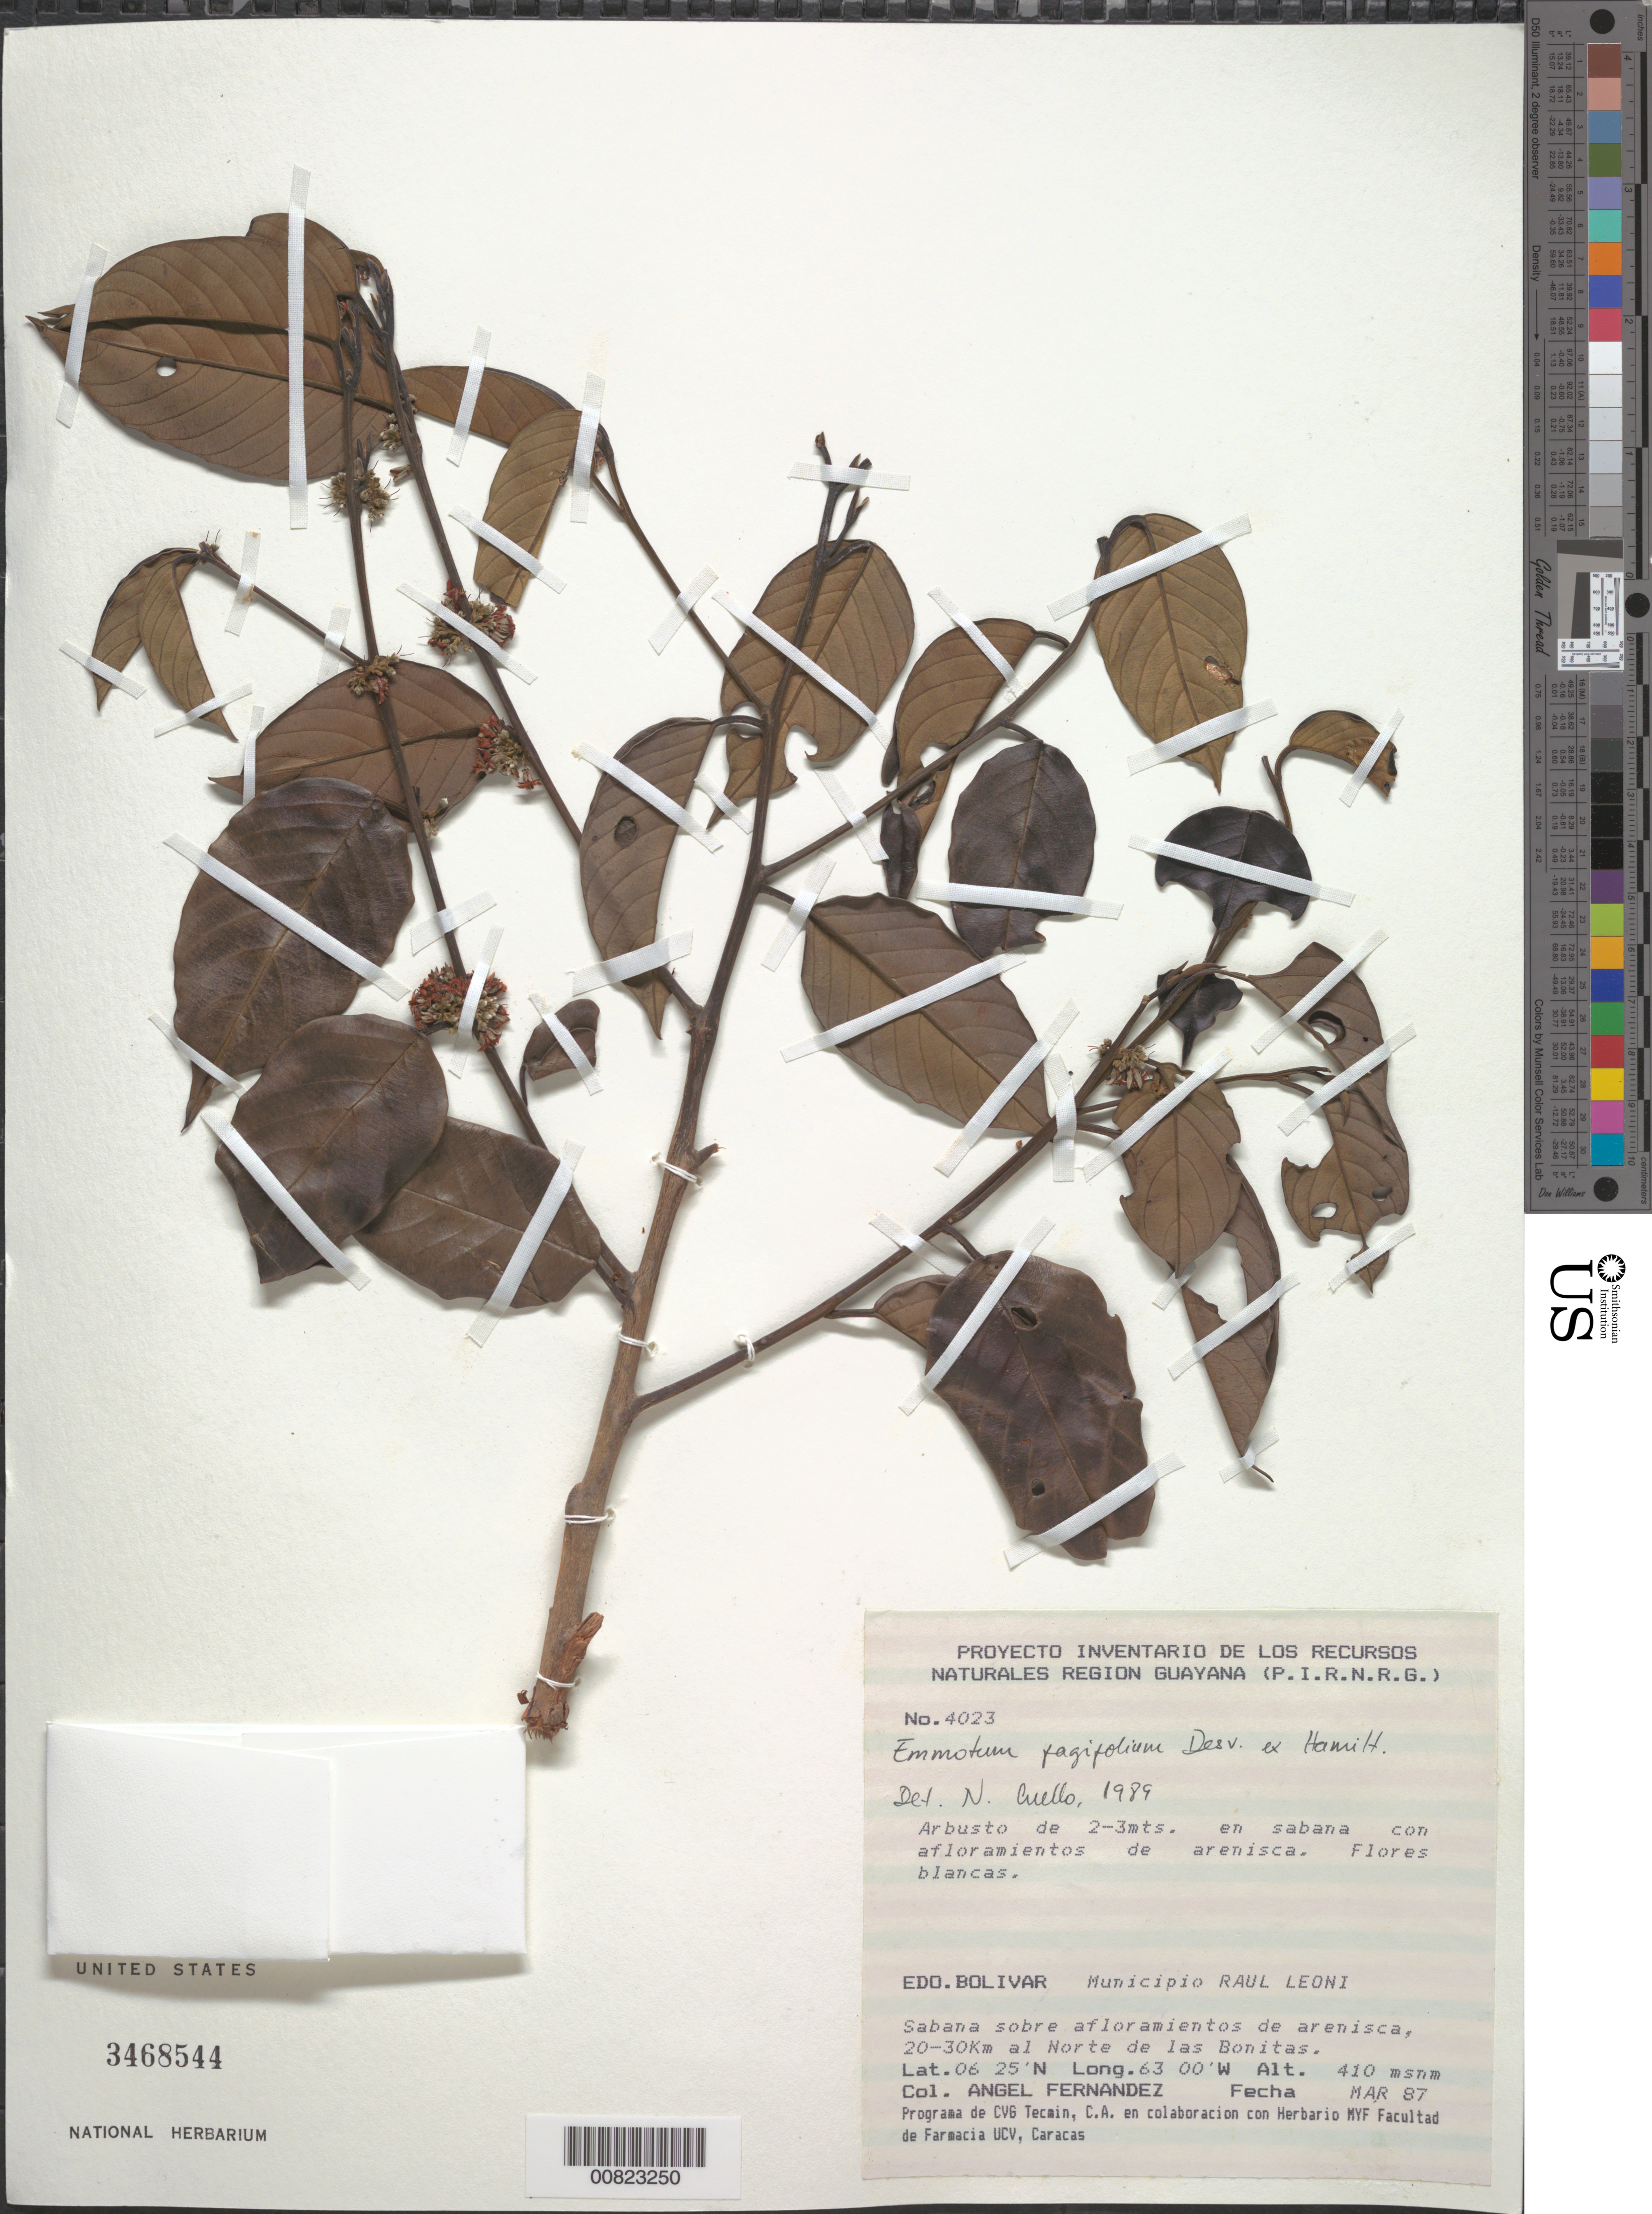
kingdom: Plantae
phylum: Tracheophyta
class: Magnoliopsida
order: Metteniusales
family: Metteniusaceae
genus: Emmotum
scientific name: Emmotum fagifolium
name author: Desv. ex Ham.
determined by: Cuello, Nidia L.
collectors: A. Fernández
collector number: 4023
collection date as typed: Mar-87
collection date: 1987-03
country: Venezuela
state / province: Bolívar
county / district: Angostura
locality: Mun. Raúl Leoni [=Angostura], 20-30 km N de las Bonitas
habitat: Sabana sobre afloramientos de arenisca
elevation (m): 410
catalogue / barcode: US 3468544